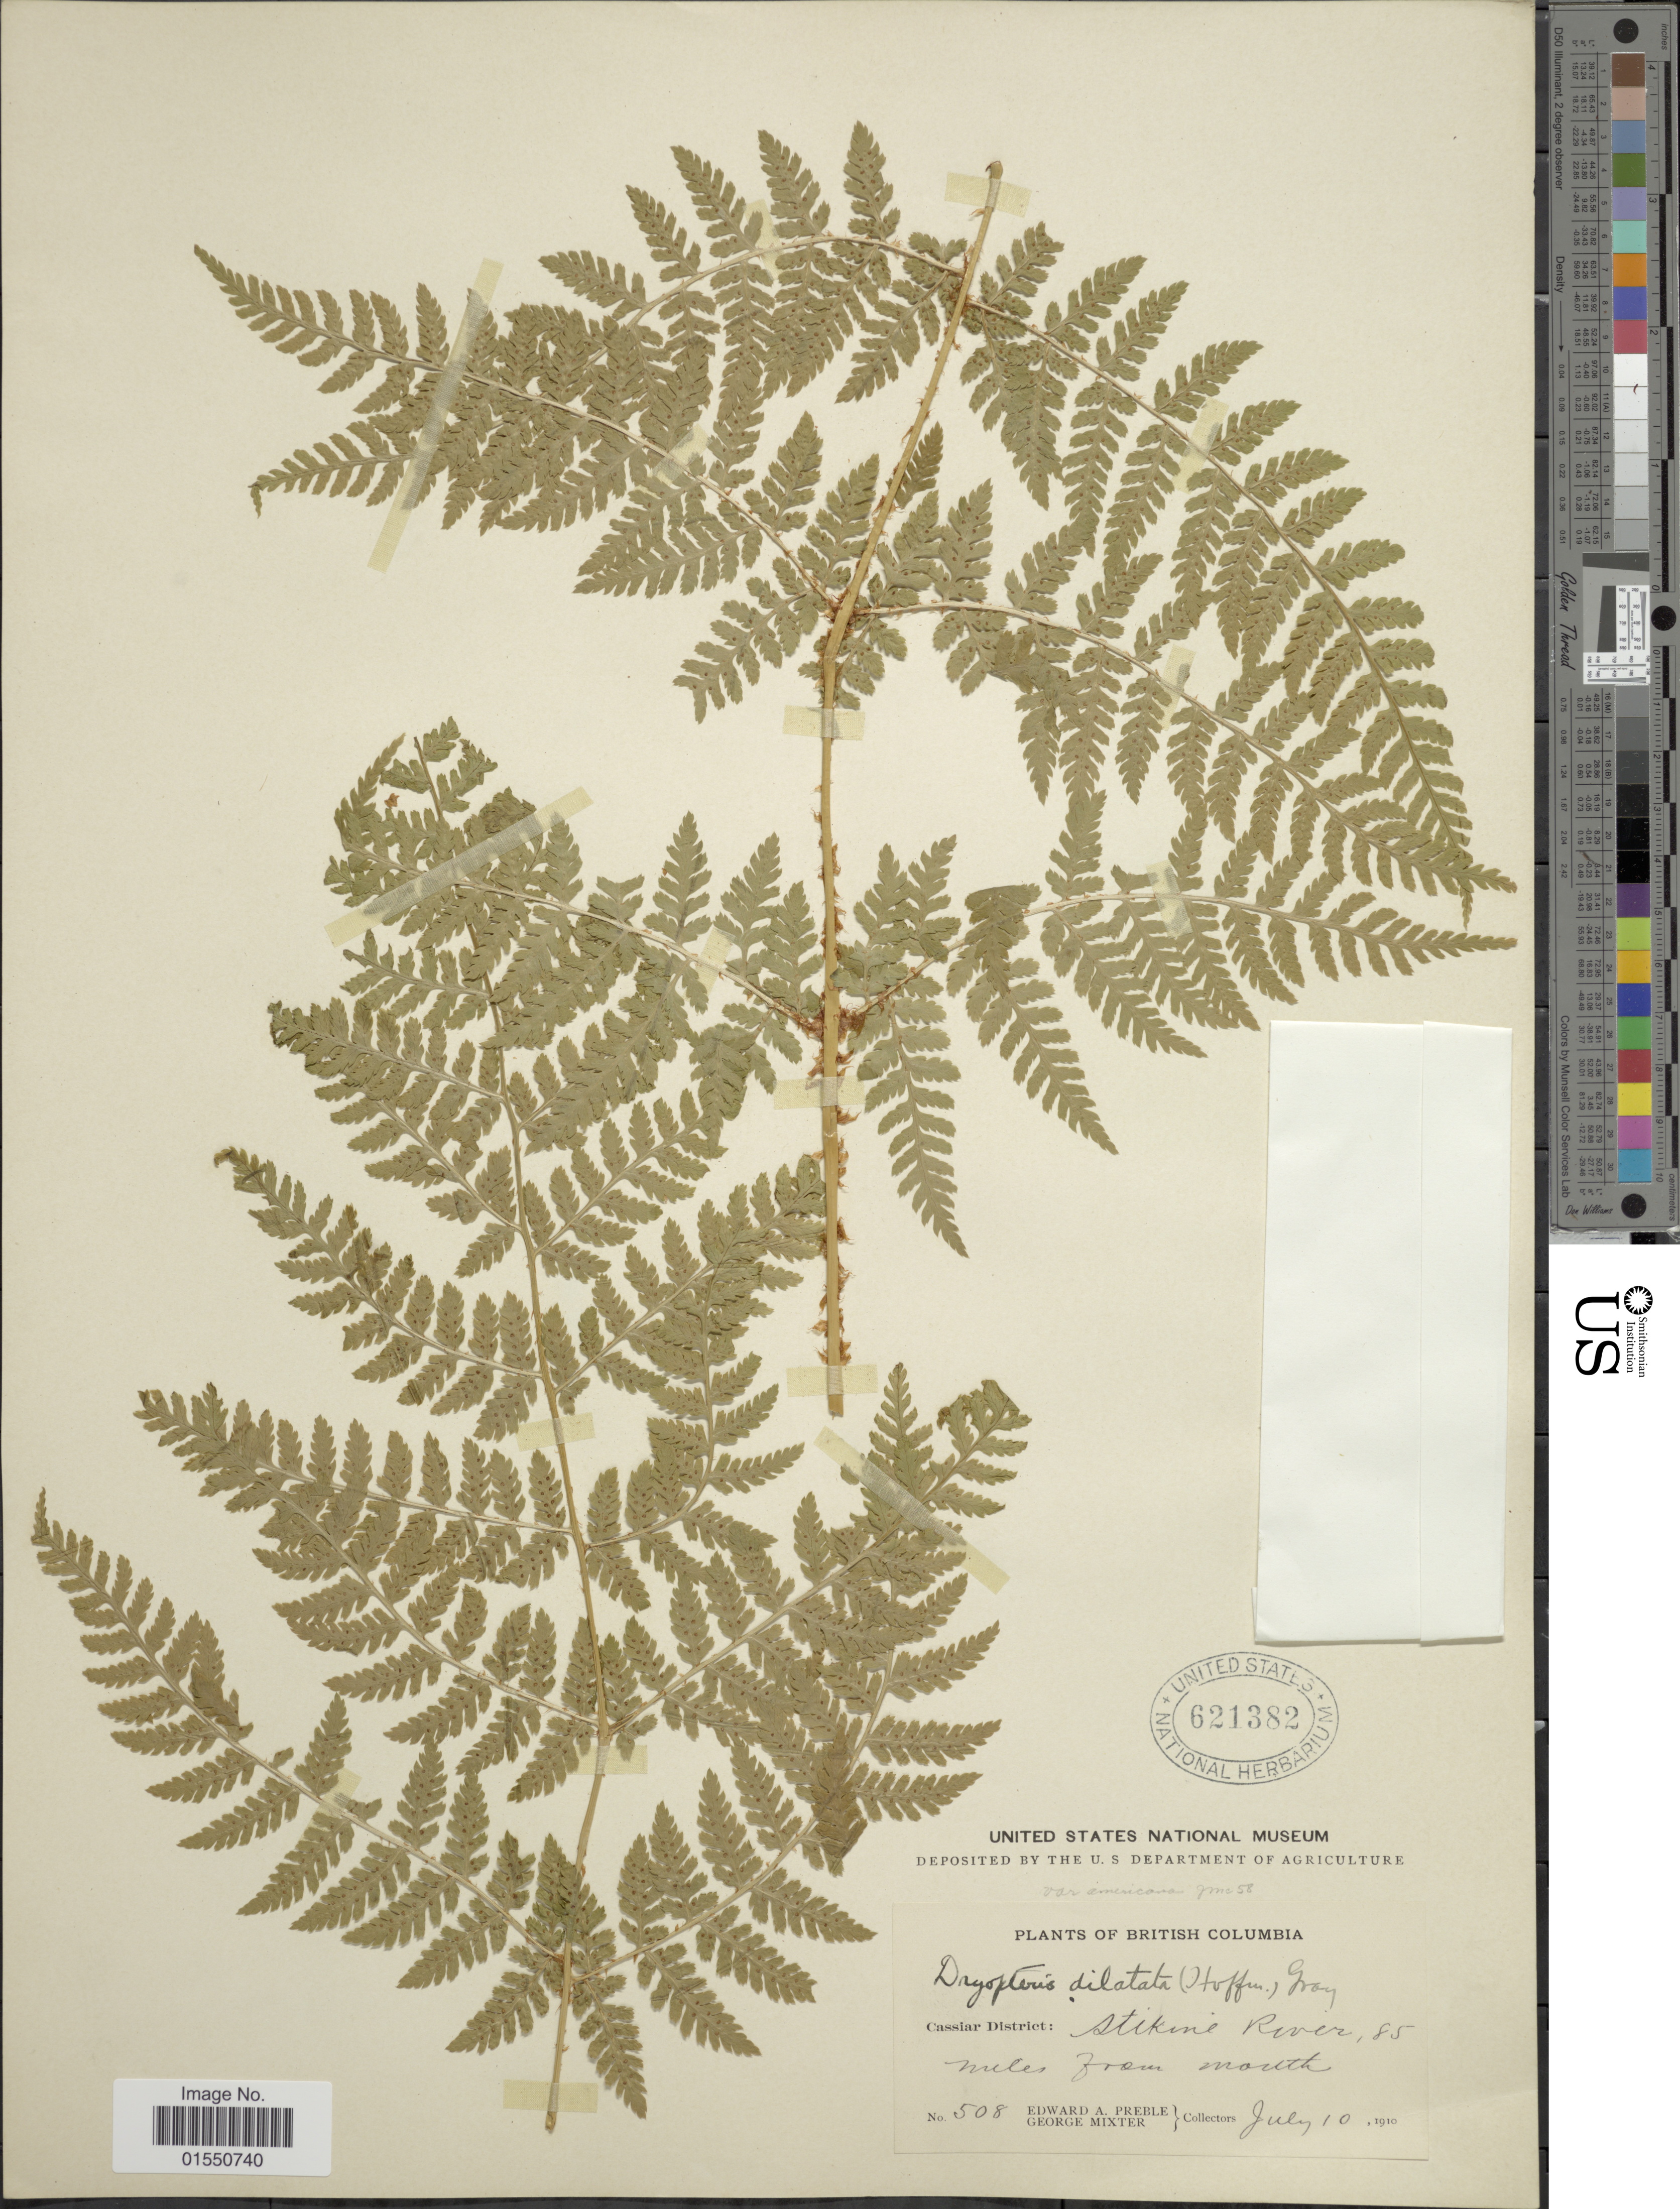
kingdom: Plantae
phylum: Tracheophyta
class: Polypodiopsida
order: Polypodiales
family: Dryopteridaceae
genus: Dryopteris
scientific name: Dryopteris expansa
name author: (C. Presl) Fraser-Jenk. & Jermy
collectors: E. Preble & G. Mixter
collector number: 508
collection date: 1910-07-10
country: Canada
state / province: British Columbia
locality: Cassiar District: Stikine River, 85 miles from mouth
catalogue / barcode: US 621382